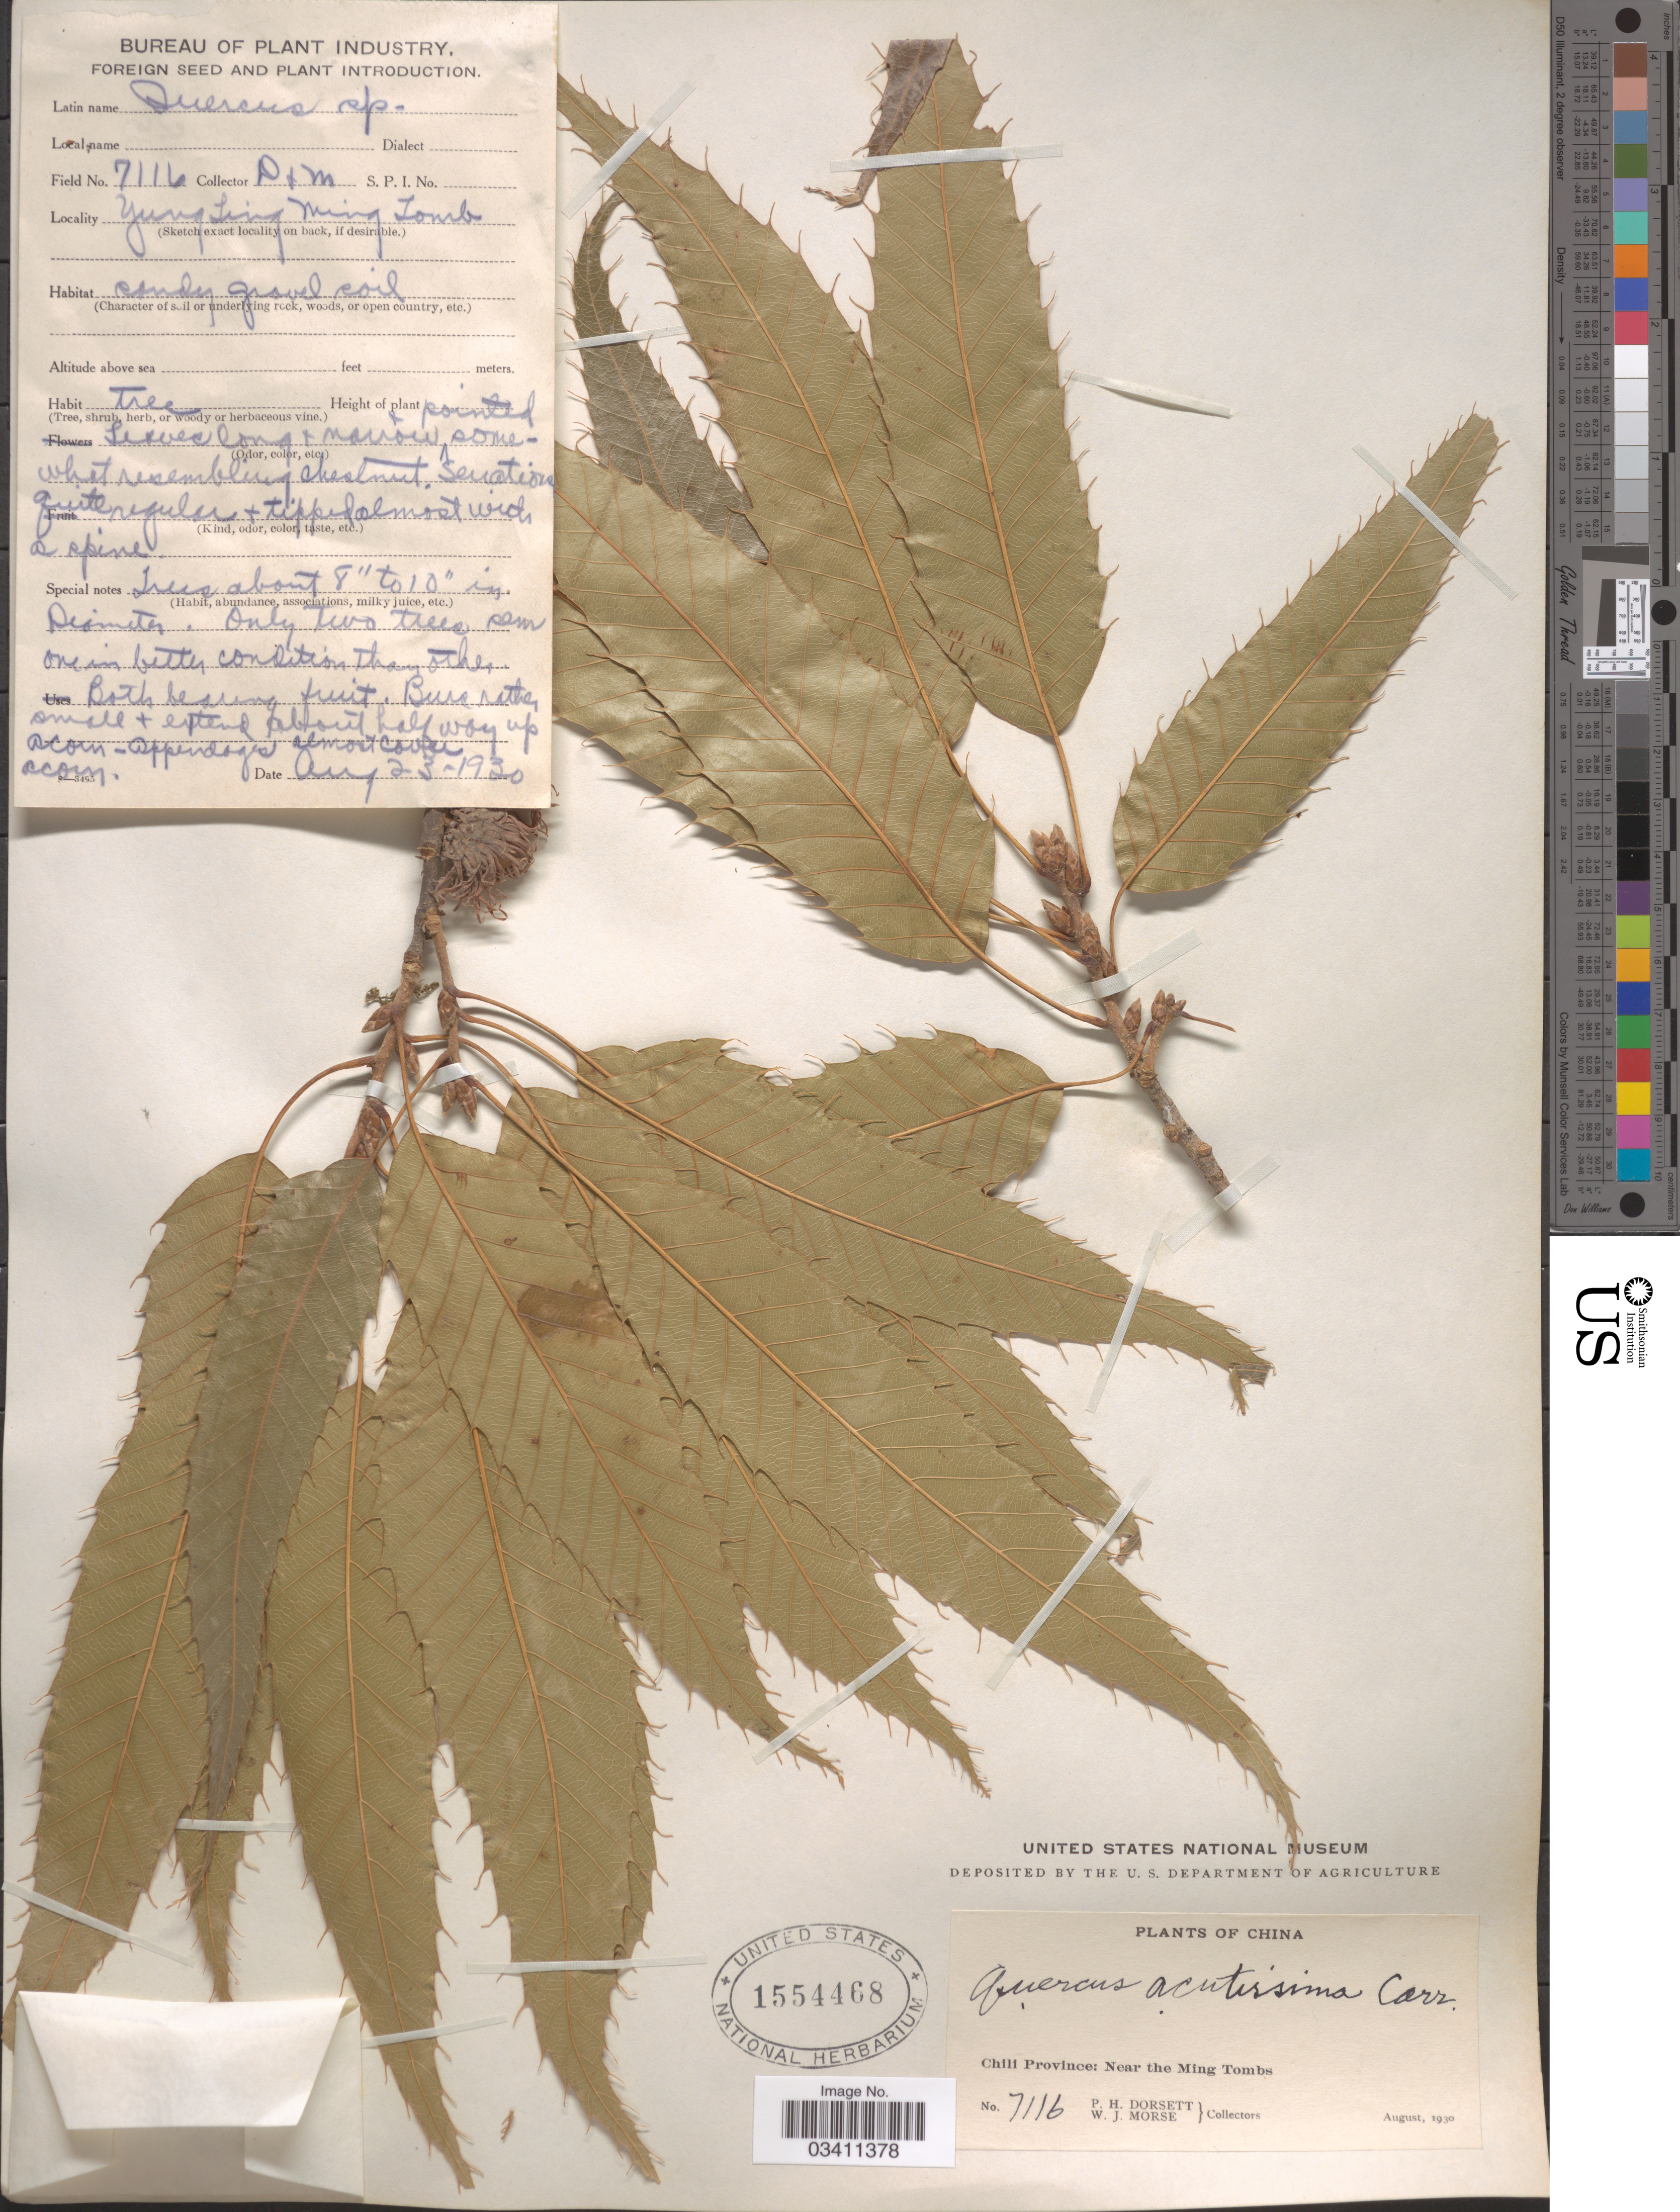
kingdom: Plantae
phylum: Tracheophyta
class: Magnoliopsida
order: Fagales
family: Fagaceae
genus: Quercus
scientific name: Quercus acutissima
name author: Carruth.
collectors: P. H. Dorsett & W. J. Morse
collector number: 7116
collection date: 1930-08-23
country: China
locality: Chili Province: Near the Ming Tombs. Yung Ling Ming Tomb.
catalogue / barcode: US 1554468